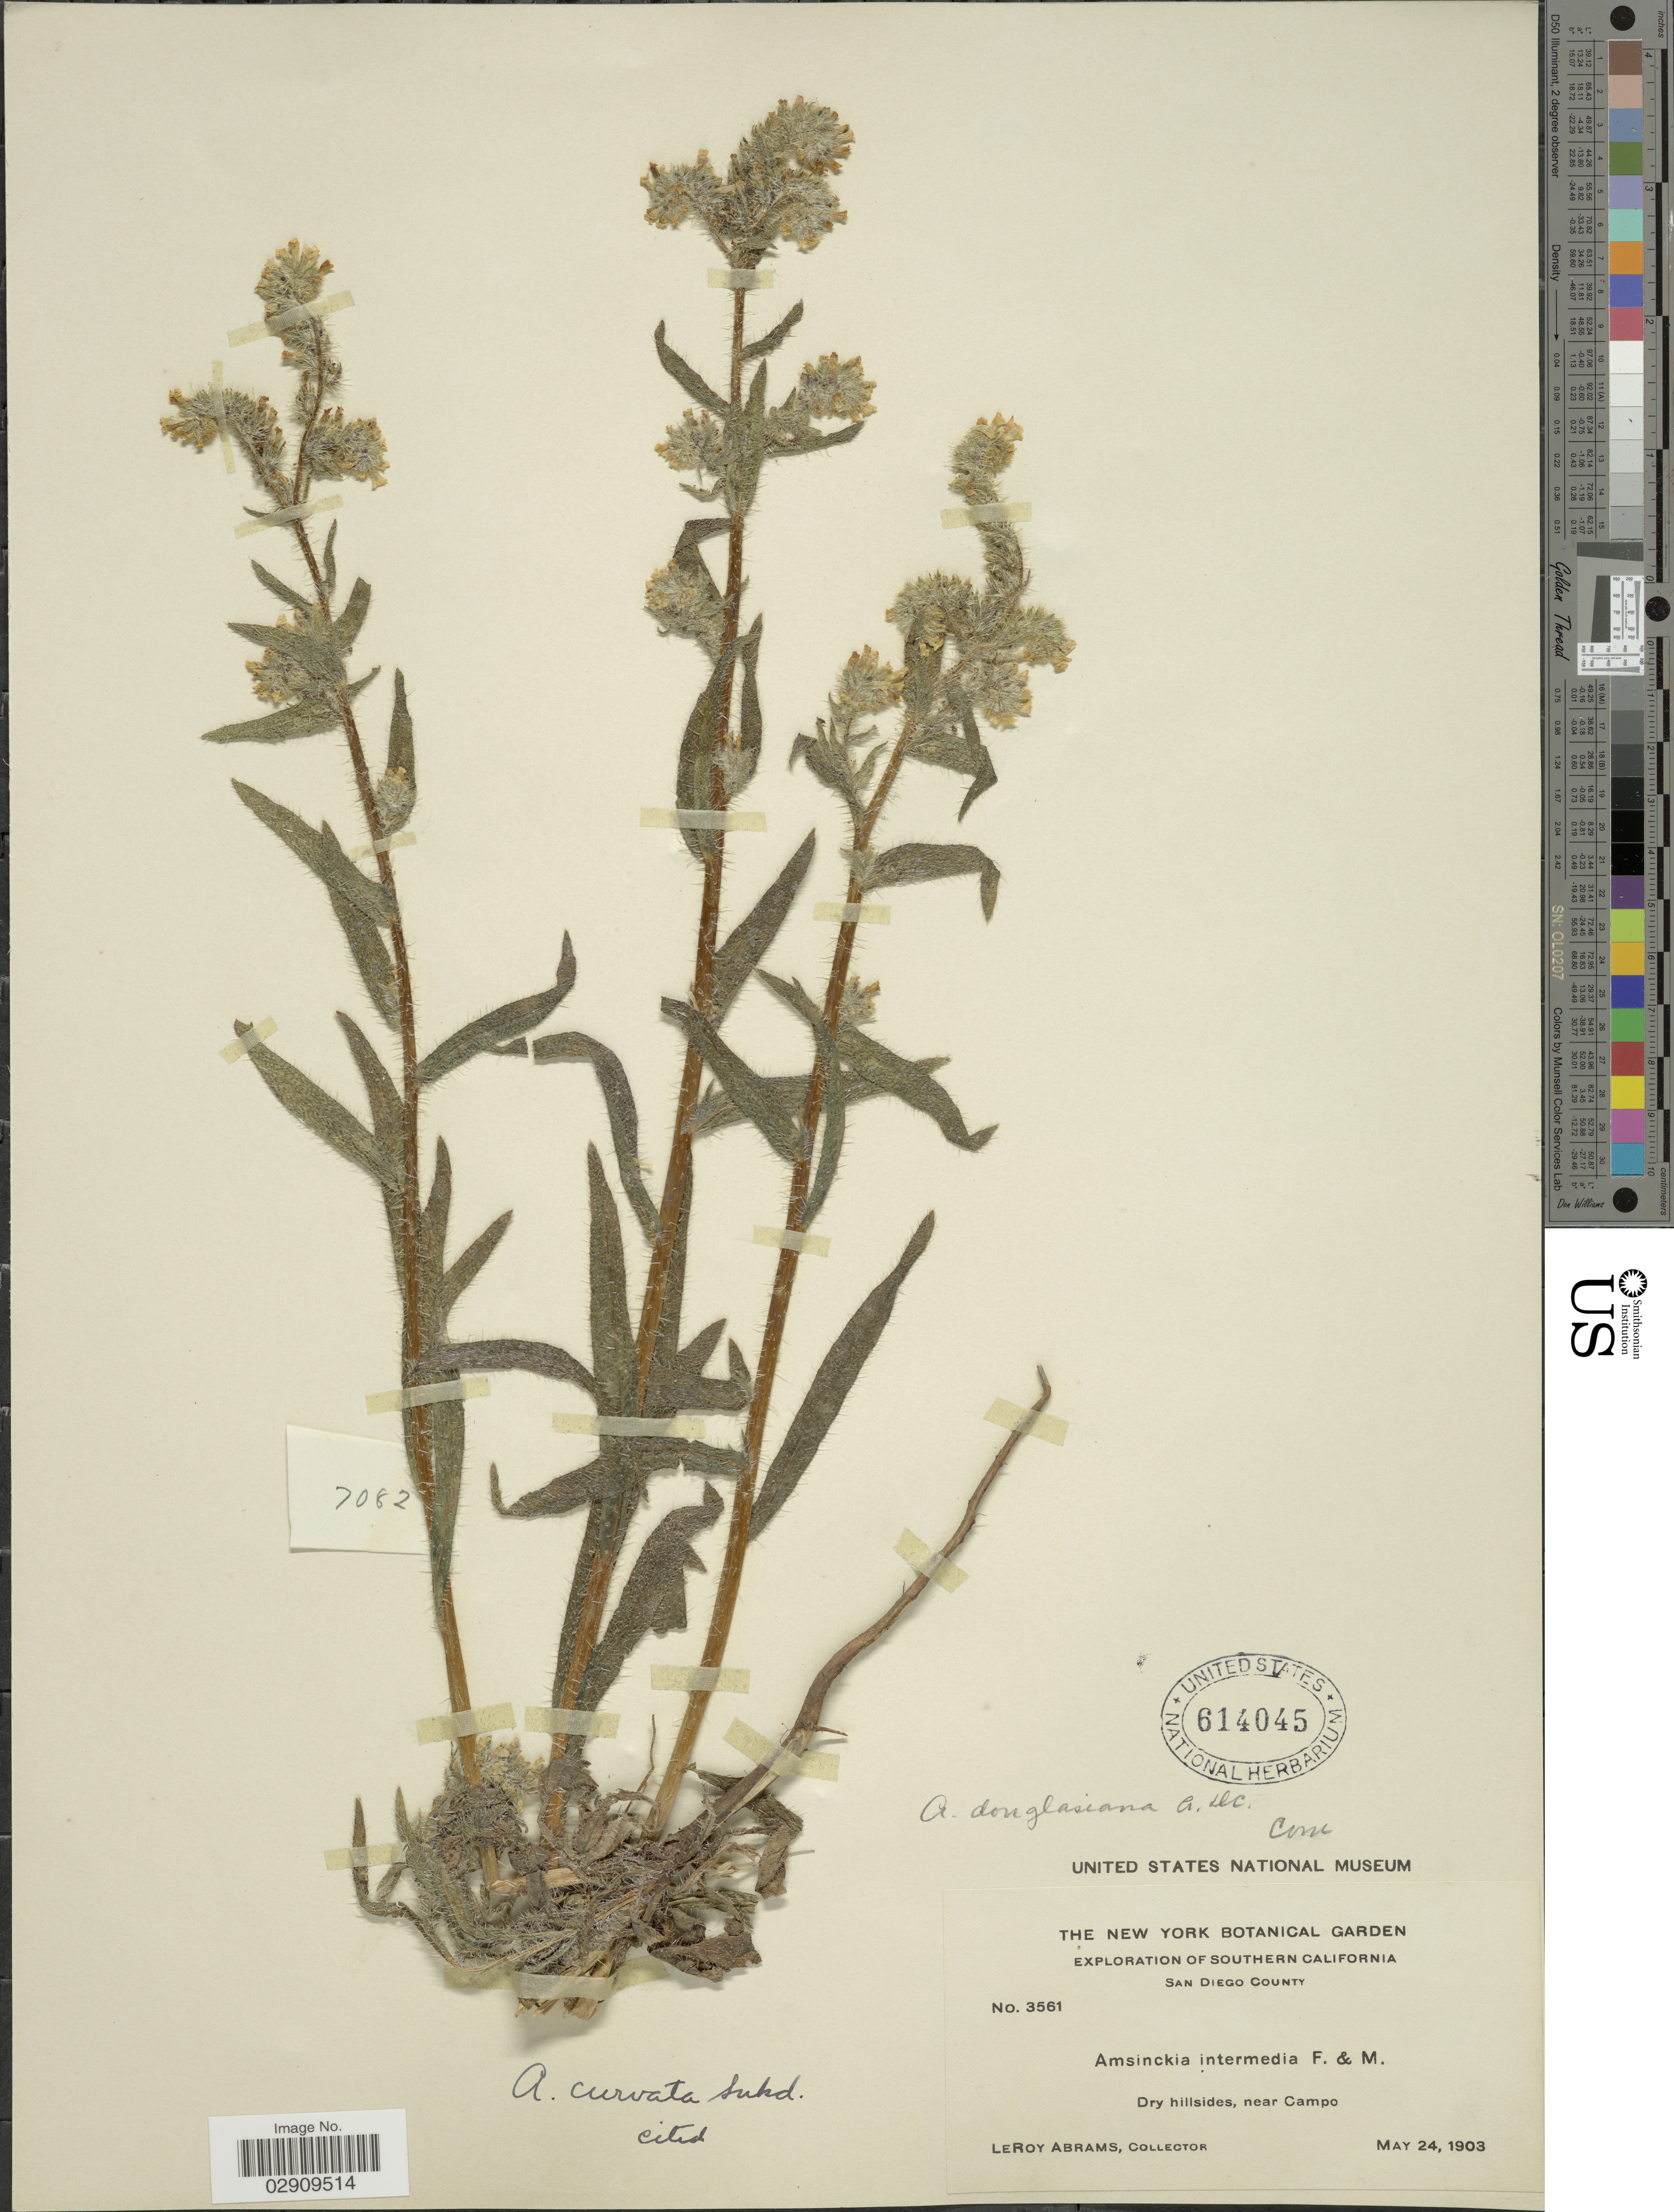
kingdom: Plantae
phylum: Tracheophyta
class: Magnoliopsida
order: Boraginales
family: Boraginaceae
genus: Amsinckia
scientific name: Amsinckia tessellata var. gloriosa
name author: (Eastw. ex Suksd.) Hoover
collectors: L. Abrams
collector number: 3561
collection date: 1903-05-24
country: United States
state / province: California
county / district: San Diego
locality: Southern California. San Diego County. Dry hillsides, near Campo.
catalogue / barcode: US 614045